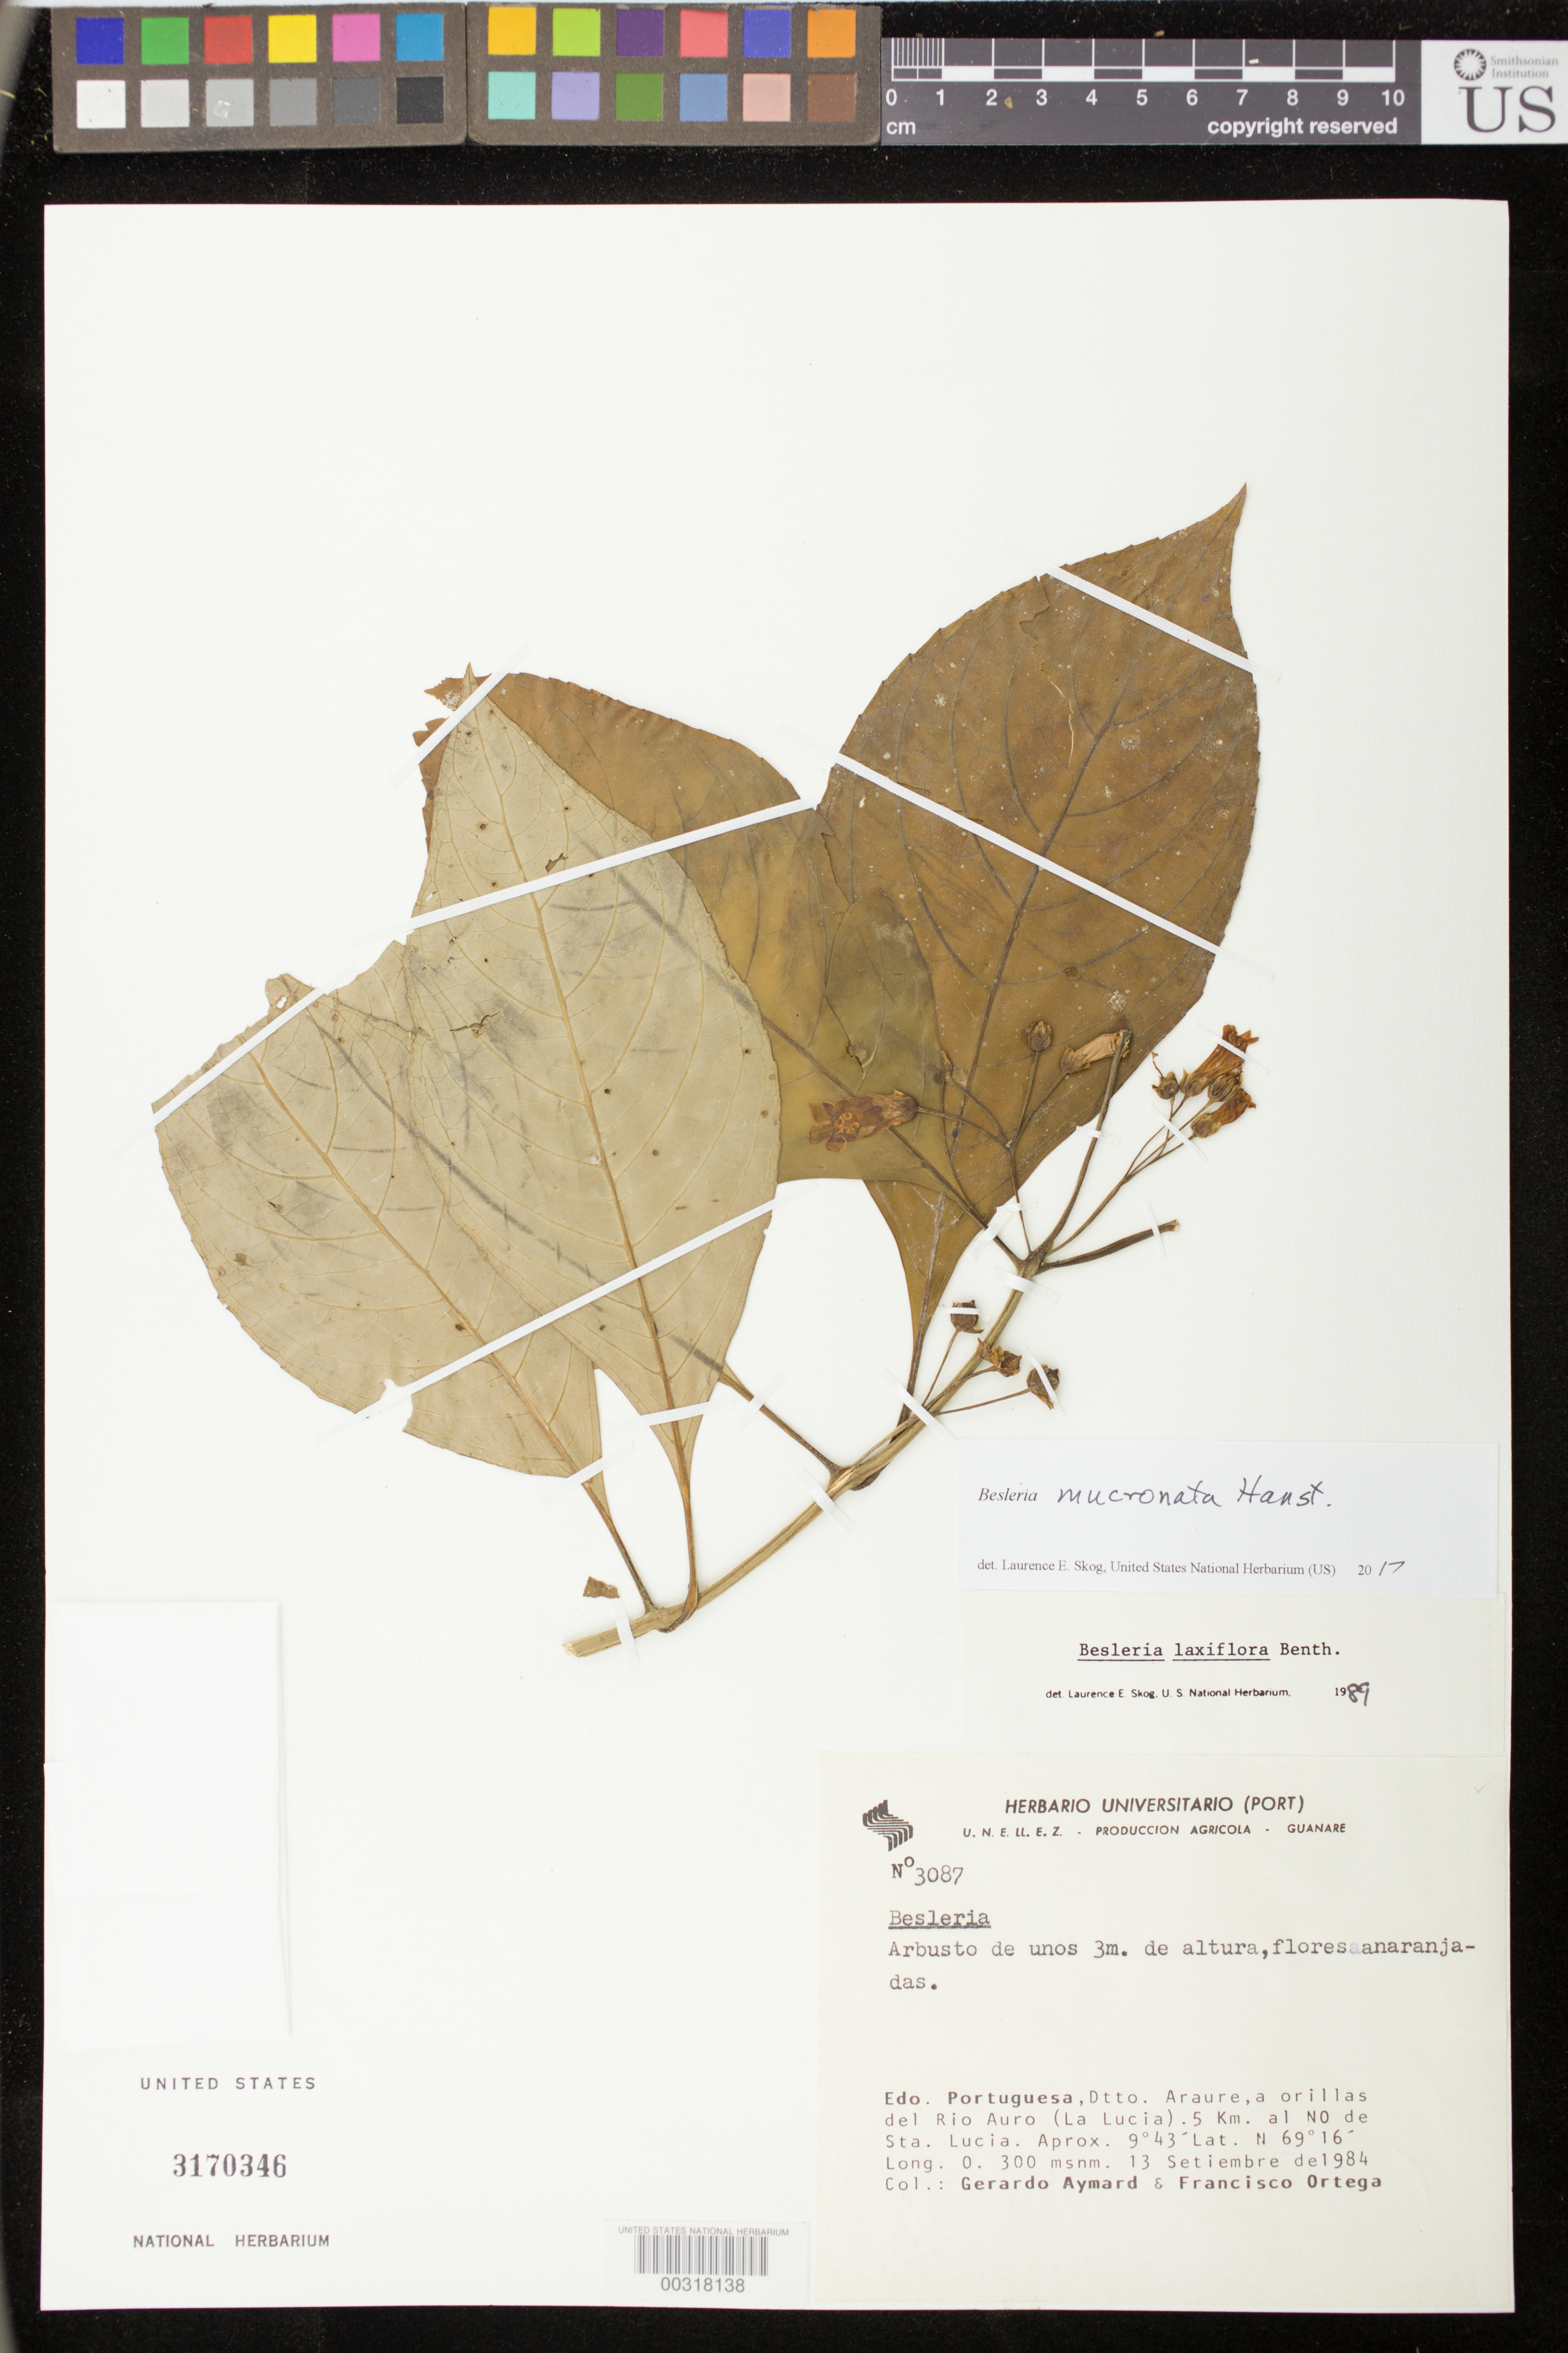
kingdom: Plantae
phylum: Tracheophyta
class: Magnoliopsida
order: Lamiales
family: Gesneriaceae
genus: Besleria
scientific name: Besleria mucronata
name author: Hanst.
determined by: Skog, Laurence E.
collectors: G. A. Aymard & F. J. Ortega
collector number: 3087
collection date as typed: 13 Sep 1984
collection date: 1984-09-13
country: Venezuela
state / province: Portuguesa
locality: Dist. Araure, banks of Rio Auro (La Lucia), .5 km NW of Sta. Lucia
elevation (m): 300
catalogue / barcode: US 3170346